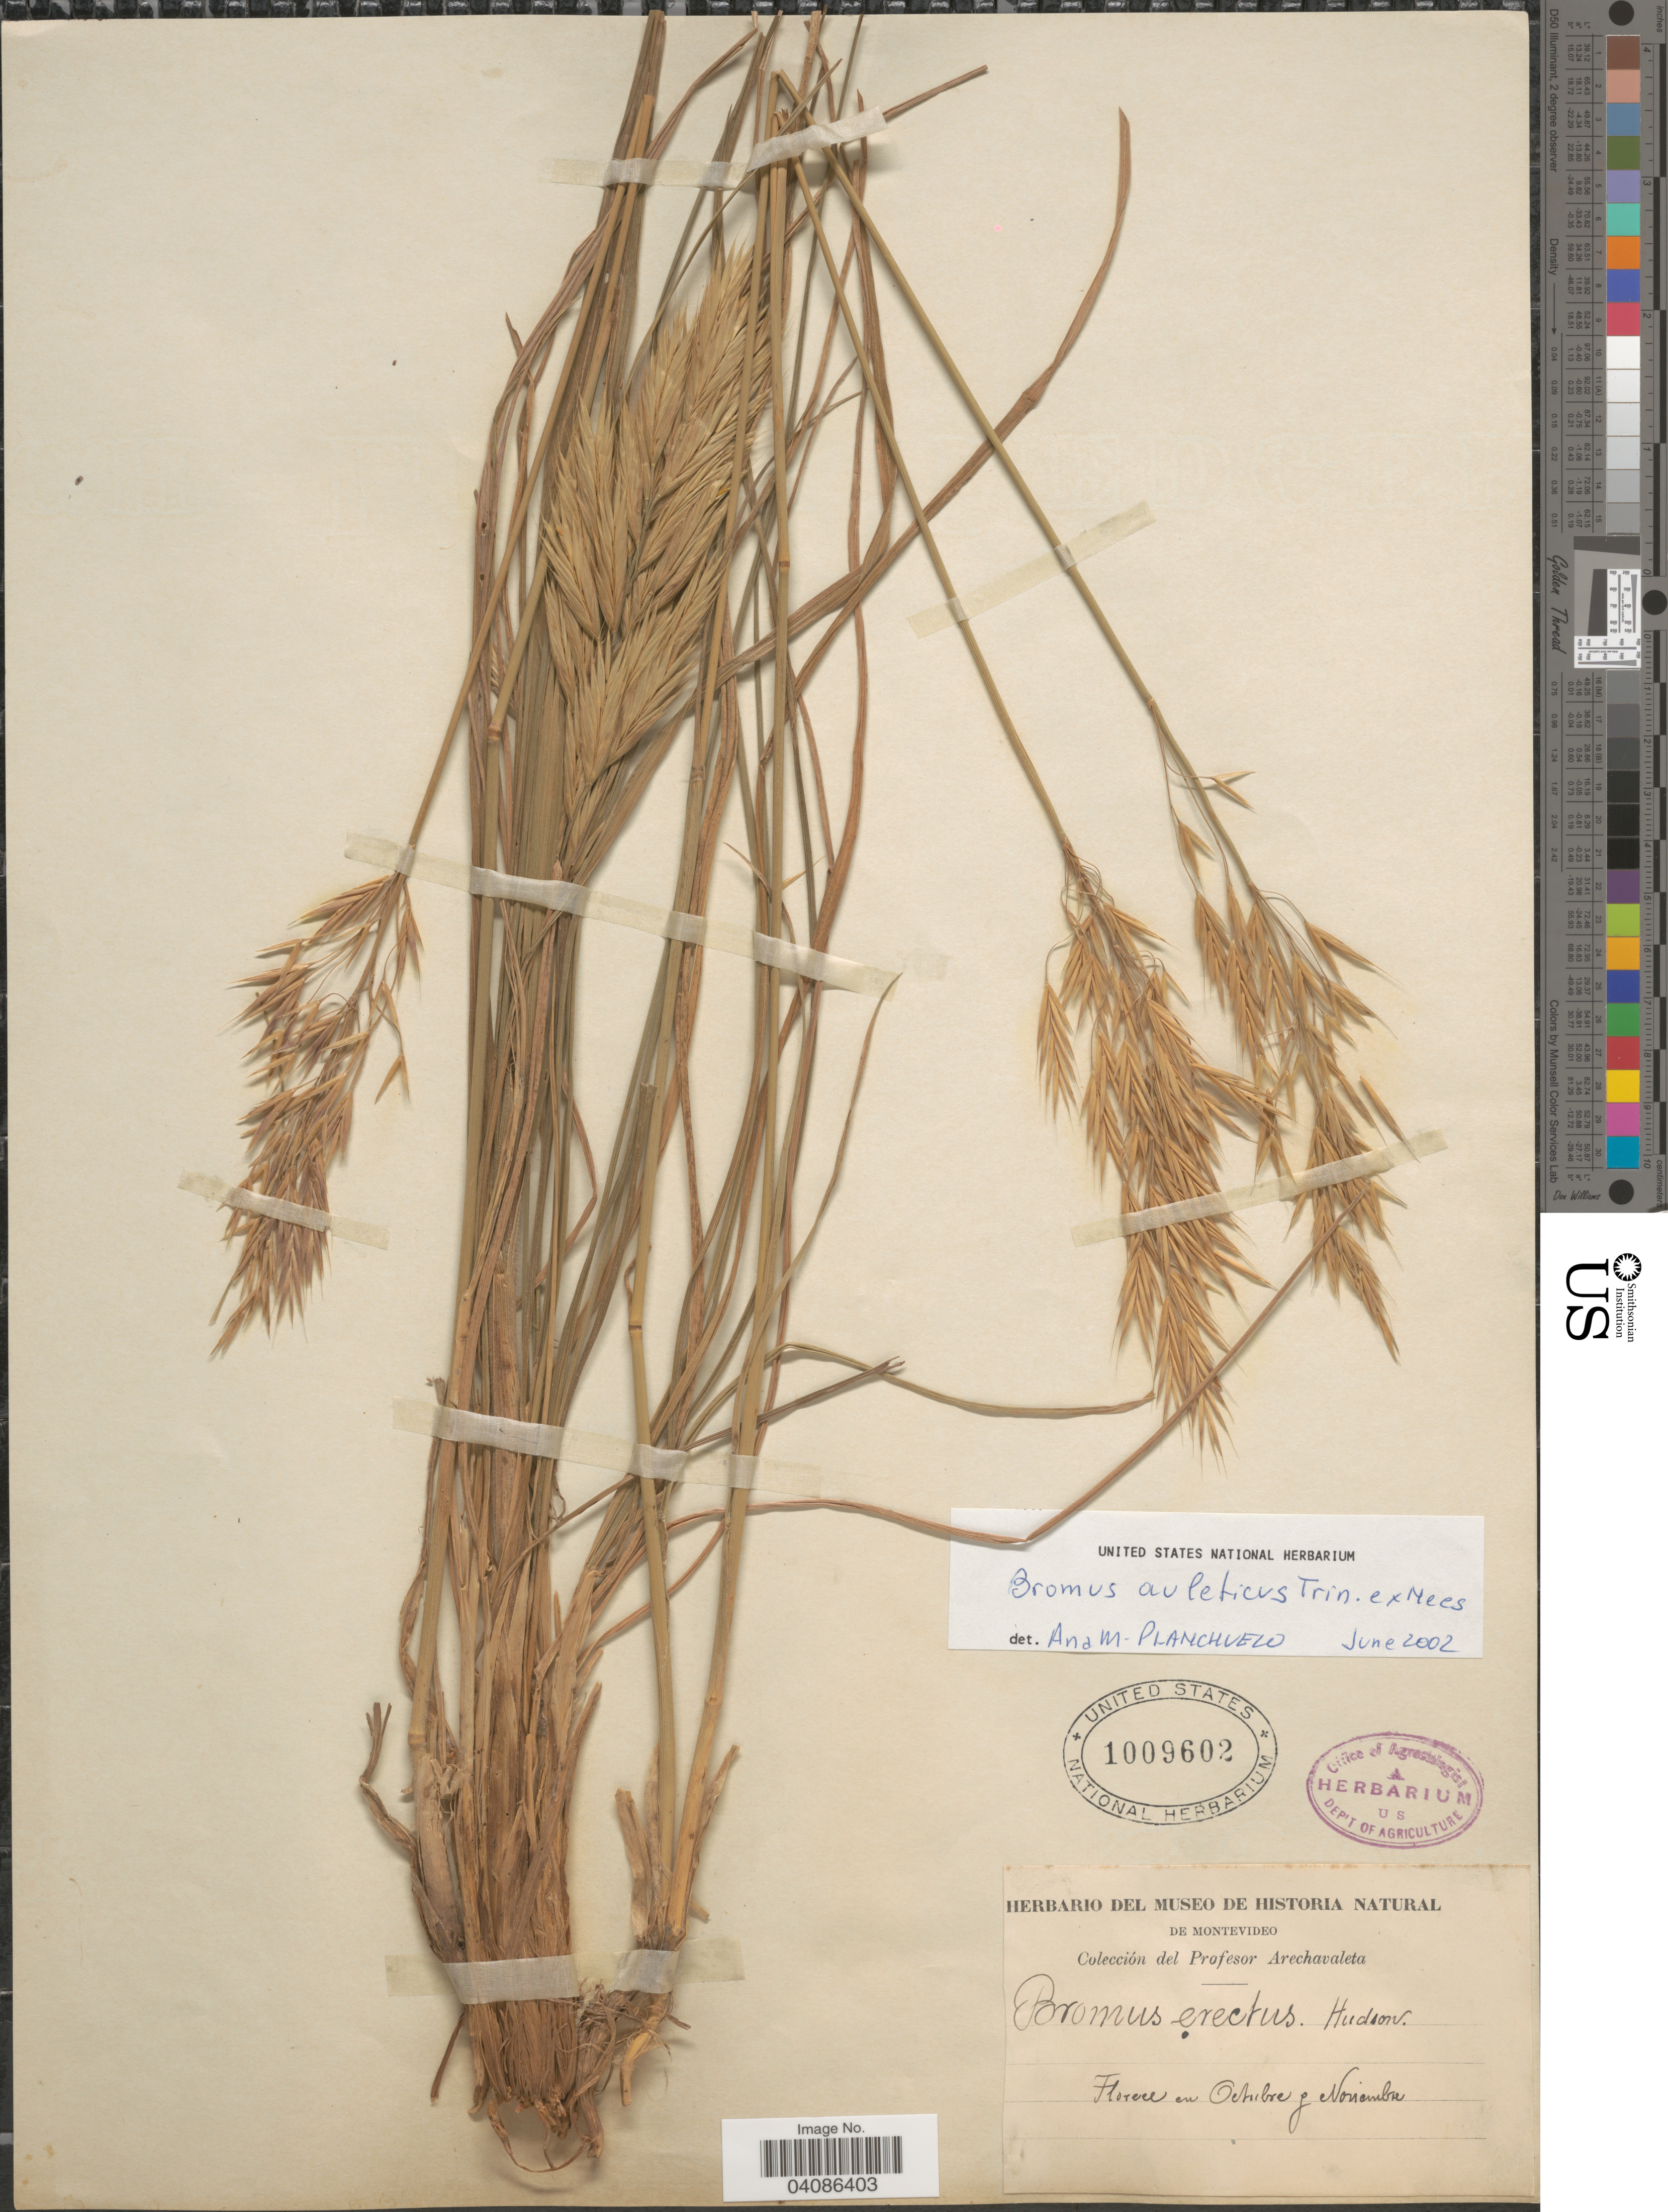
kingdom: Plantae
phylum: Tracheophyta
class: Liliopsida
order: Poales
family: Poaceae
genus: Bromus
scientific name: Bromus auleticus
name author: Trin. ex Nees in Mart.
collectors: ex herb. Arechavaleta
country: Uruguay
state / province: Montevideo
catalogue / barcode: US 1009602